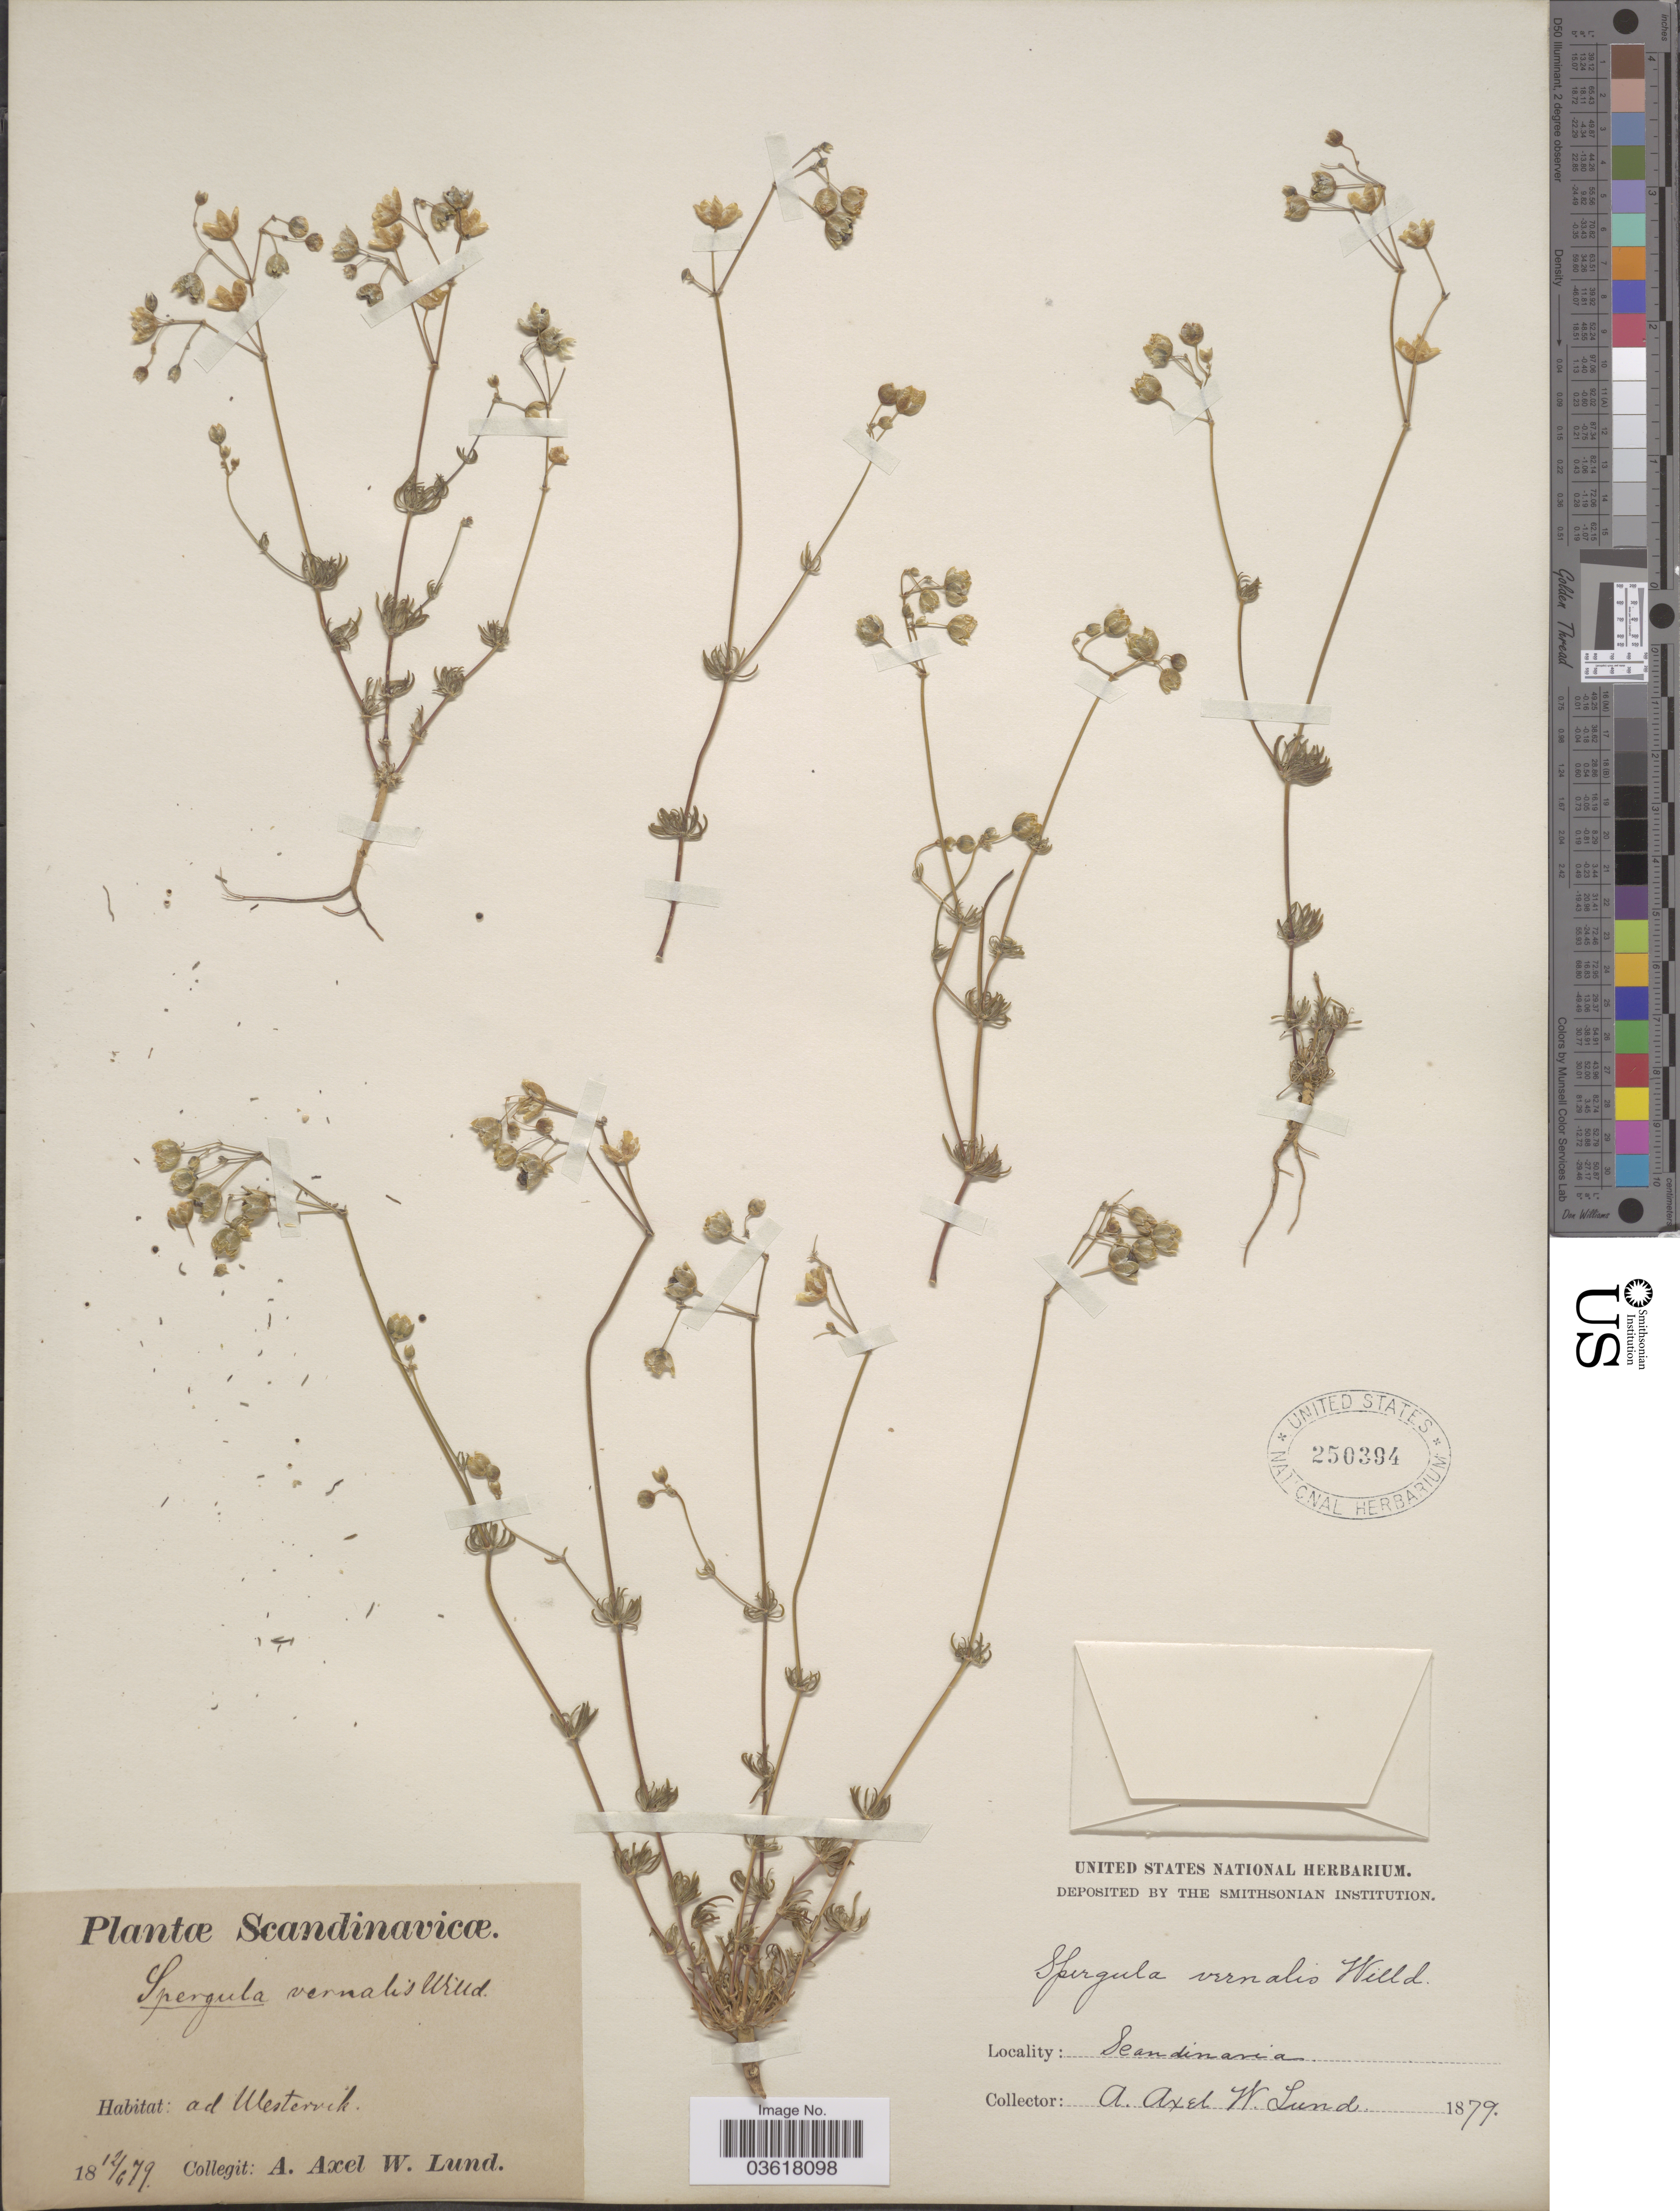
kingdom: Plantae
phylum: Tracheophyta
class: Magnoliopsida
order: Caryophyllales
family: Caryophyllaceae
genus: Spergula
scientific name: Spergula vernalis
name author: Willd.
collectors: A. Lund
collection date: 1879-06-12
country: Sweden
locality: Scandinavia. Ad Westervik.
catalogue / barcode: US 250394